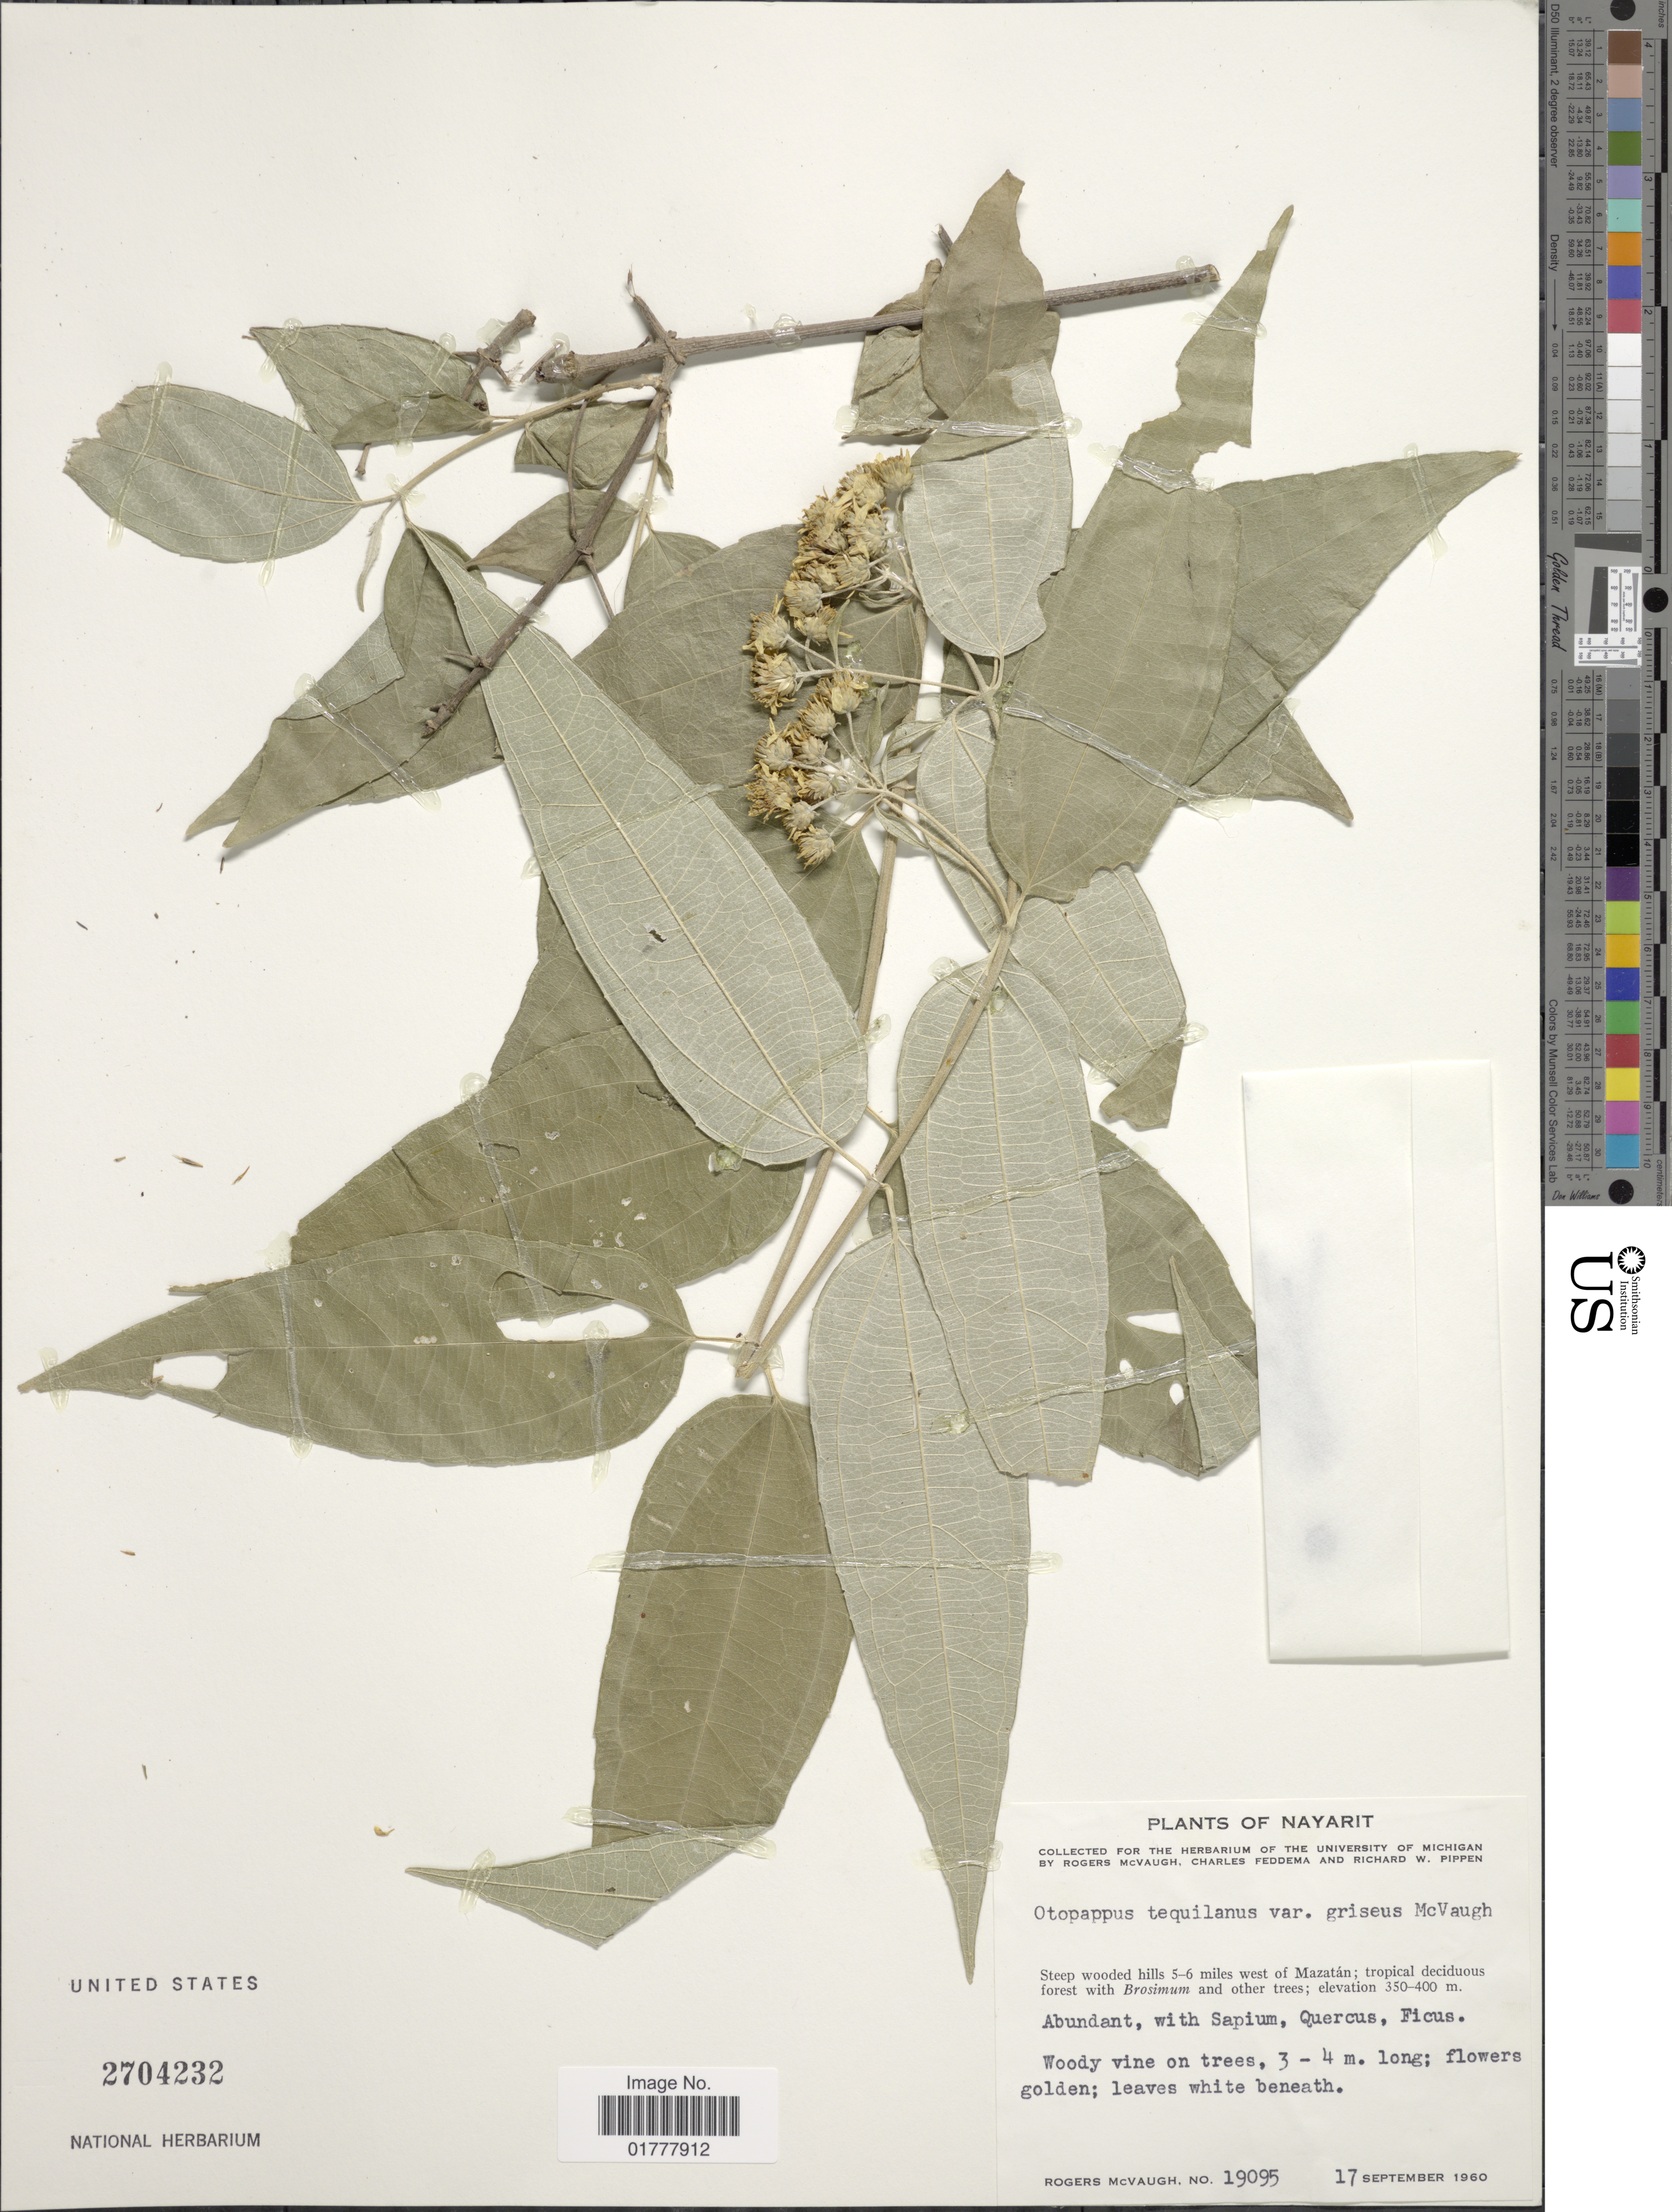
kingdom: Plantae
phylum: Tracheophyta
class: Magnoliopsida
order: Asterales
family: Asteraceae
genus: Otopappus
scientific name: Otopappus tequilanus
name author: (A. Gray) B.L. Rob.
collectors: R. McVaugh, C. Feddema & R. W. Pippen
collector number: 19095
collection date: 1960-09-17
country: Mexico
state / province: Nayarit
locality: Steep wooded hills 5-6 miles west of Mazatan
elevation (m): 350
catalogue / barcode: US 2704232